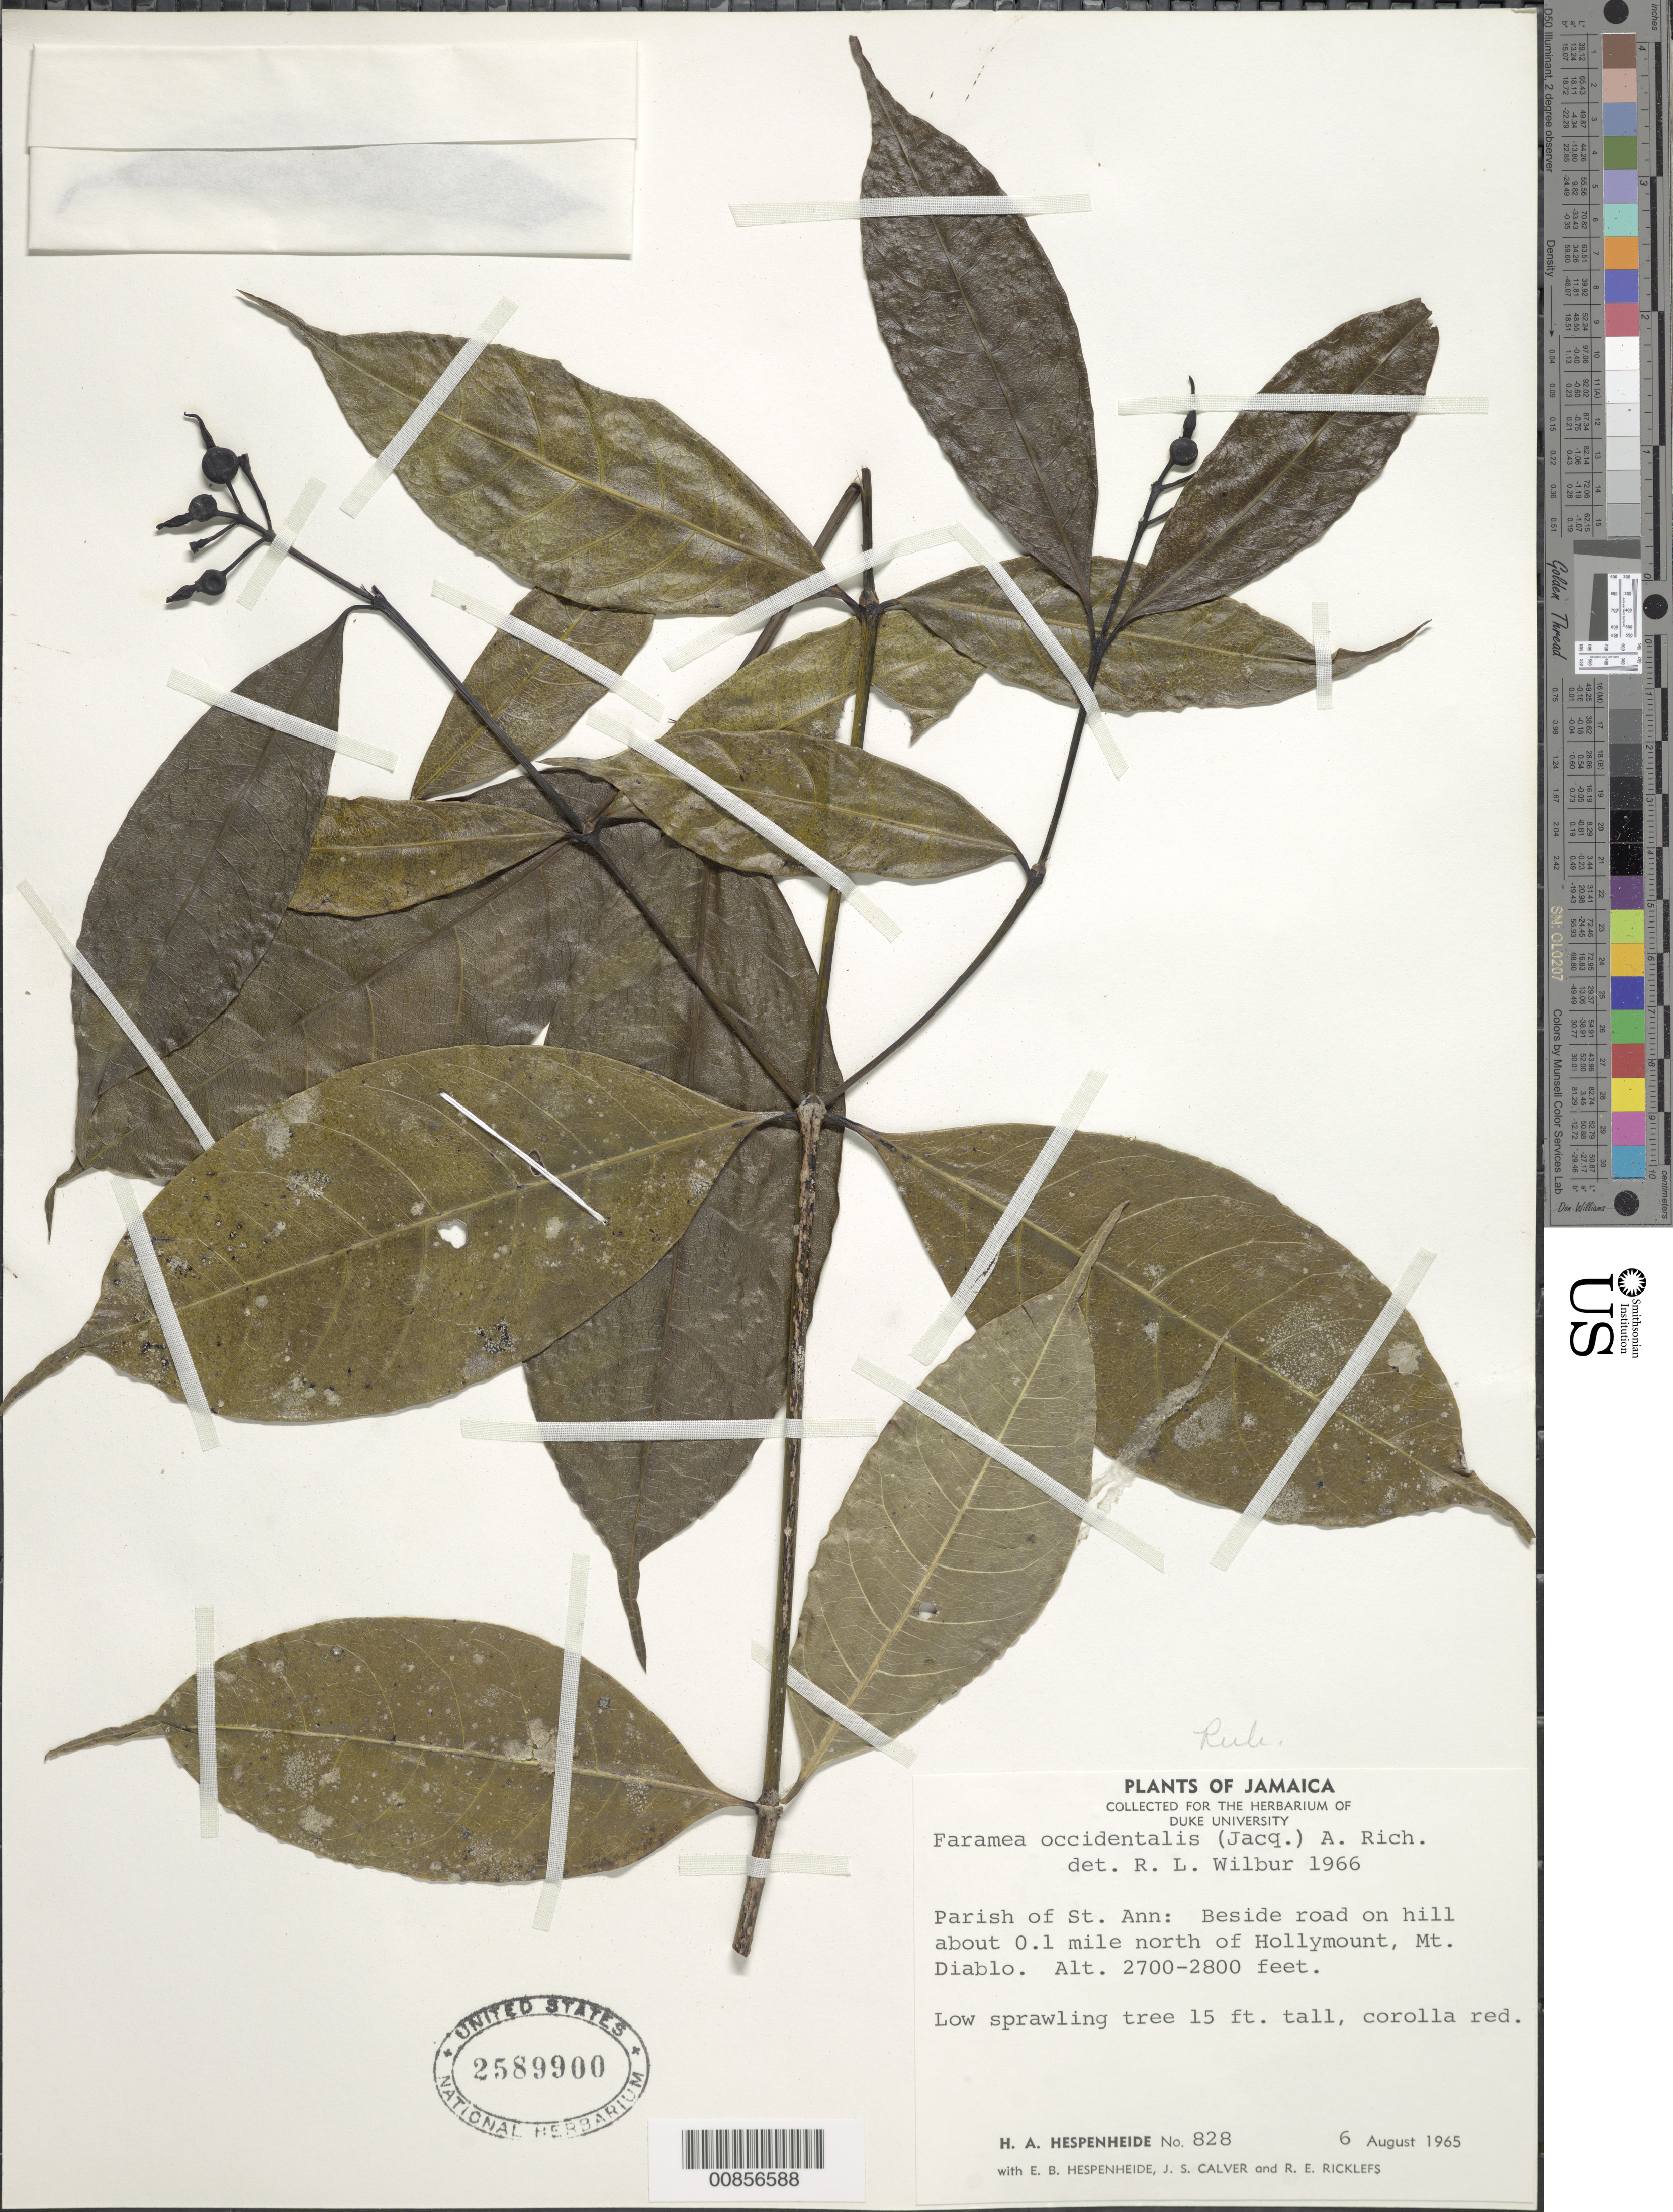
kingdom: Plantae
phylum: Tracheophyta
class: Magnoliopsida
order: Gentianales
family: Rubiaceae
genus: Faramea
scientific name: Faramea occidentalis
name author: (L.) A. Rich.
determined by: Wilbur, R. L.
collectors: H. A. Hespenheide, E. Hespenheide, J. Calver & R. Ricklefs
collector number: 828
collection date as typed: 06 Aug 1965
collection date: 1965-08-06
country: Jamaica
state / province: Saint Ann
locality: On hill about 0.1 mile north of Hollymount, Mt. Diablo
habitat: Beside road on hill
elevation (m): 823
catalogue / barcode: US 2589900